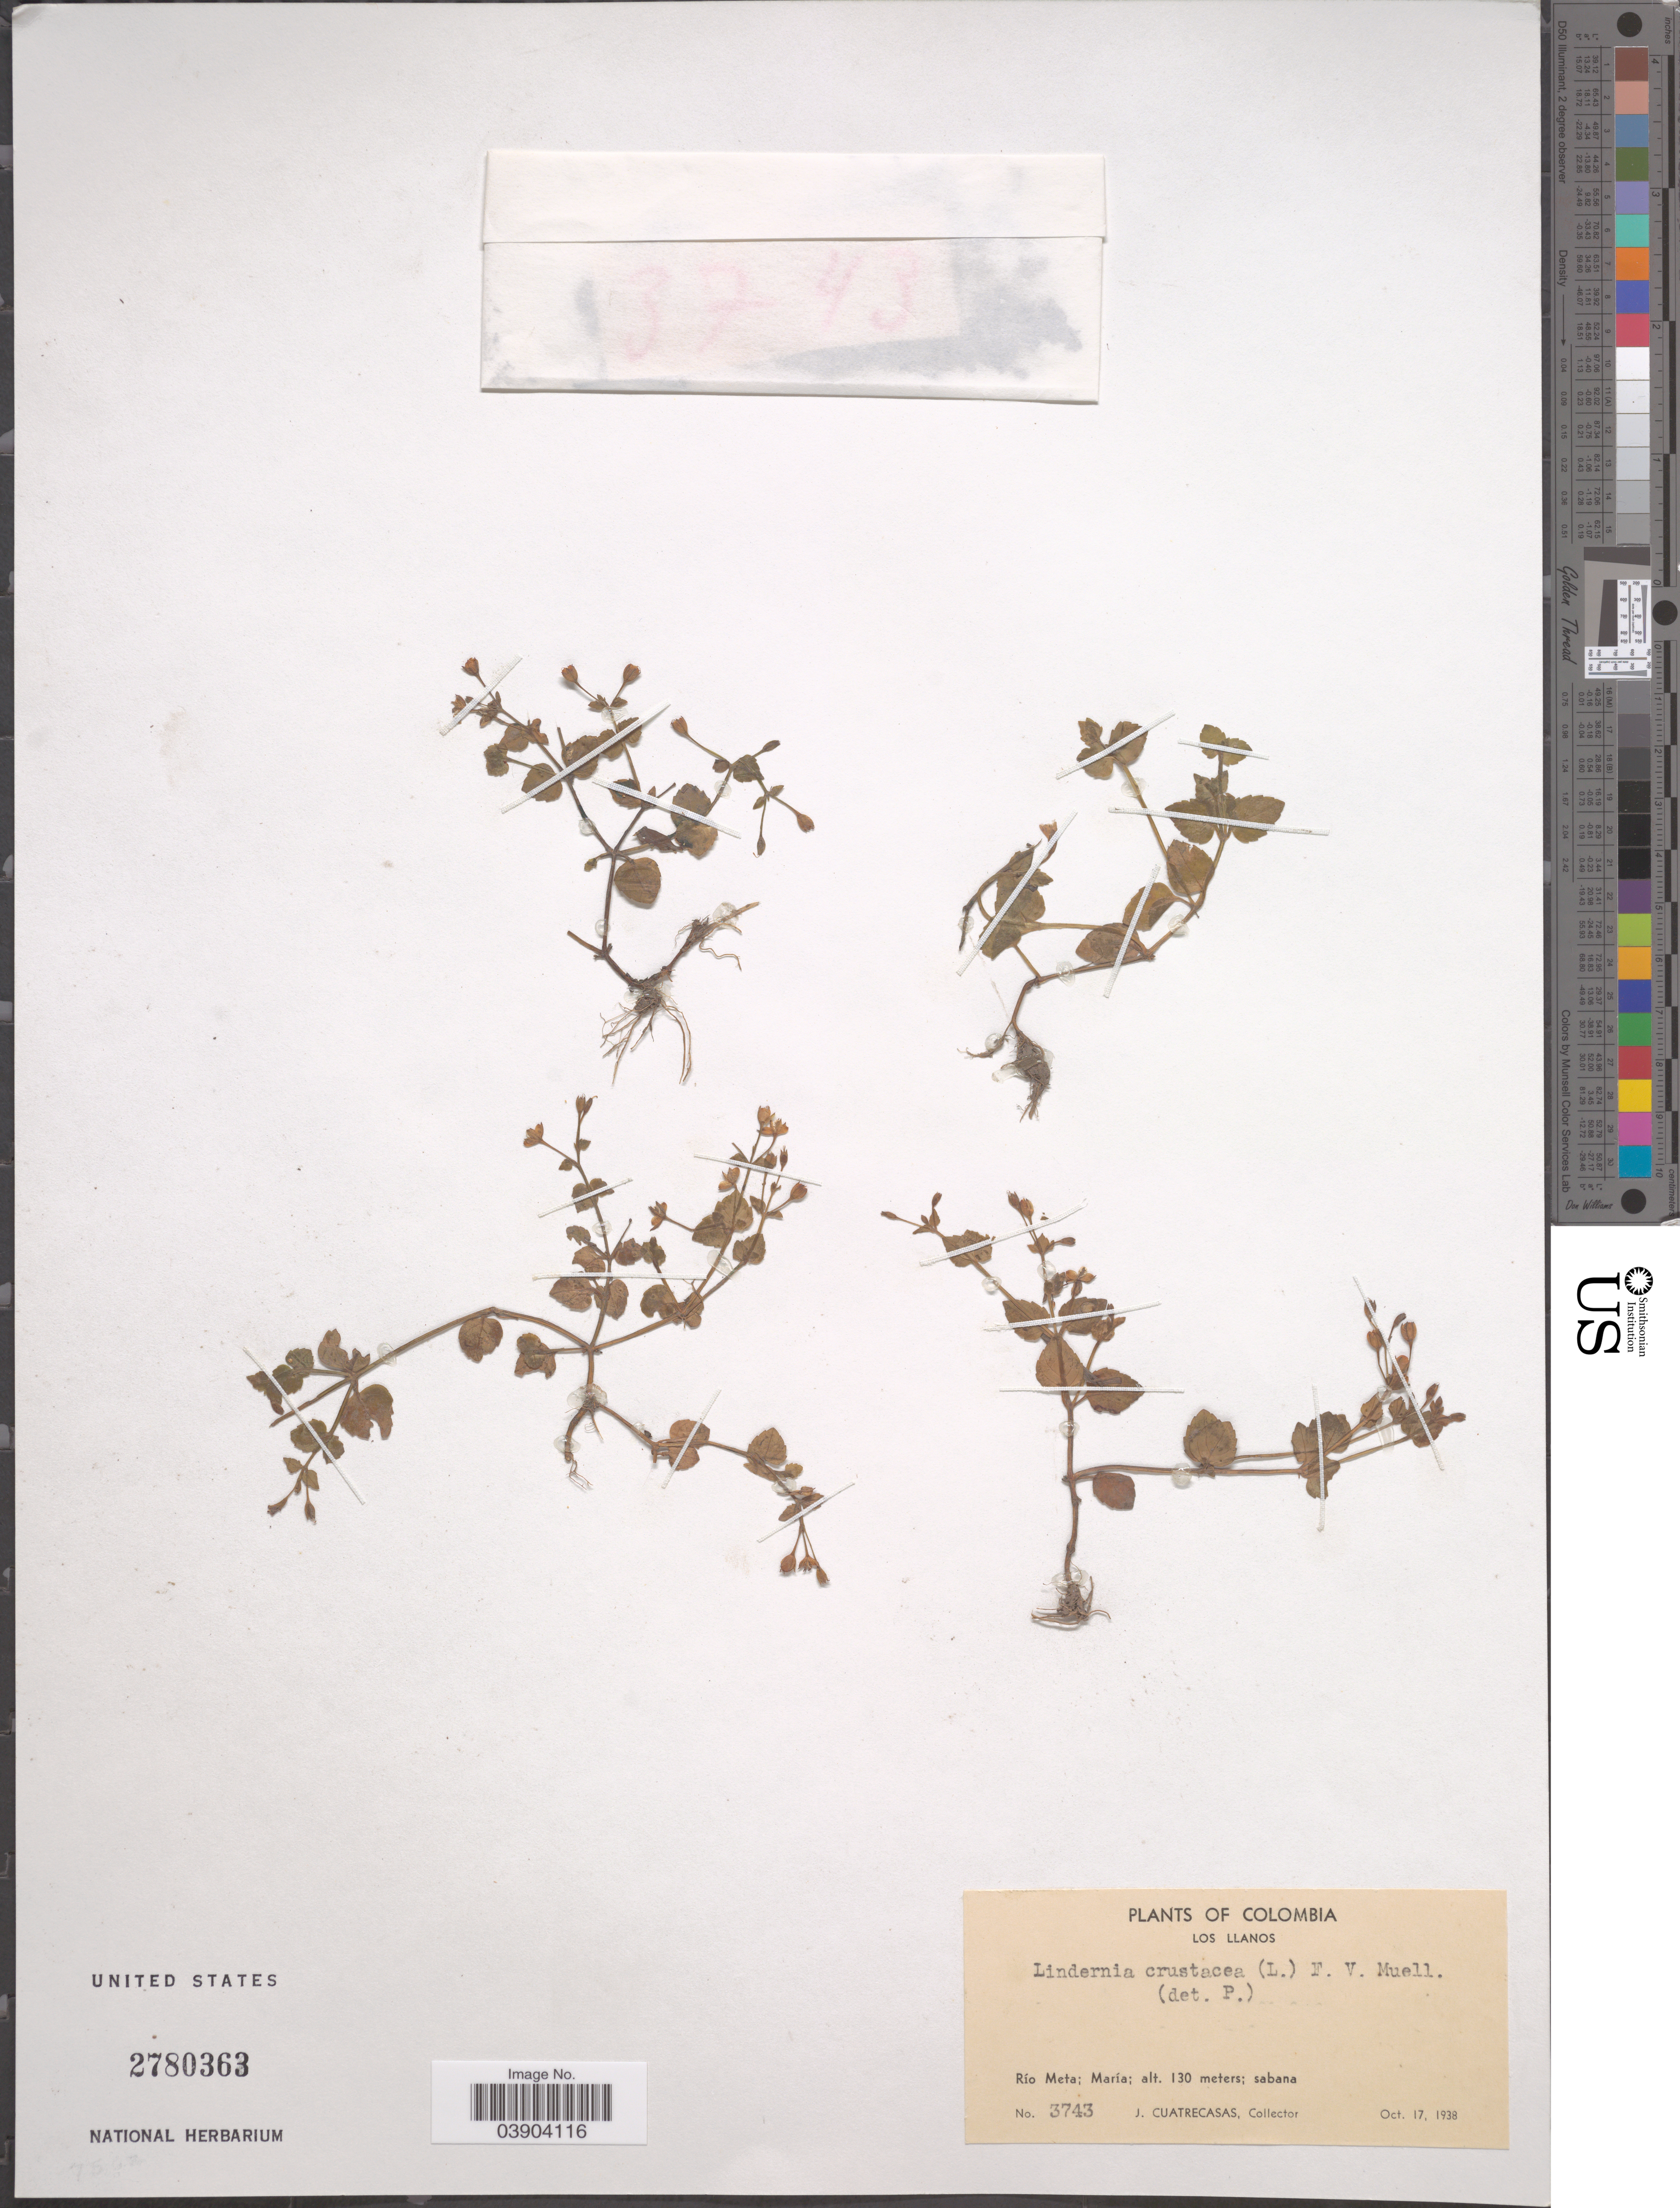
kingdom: Plantae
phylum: Tracheophyta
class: Magnoliopsida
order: Lamiales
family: Linderniaceae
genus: Lindernia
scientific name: Lindernia crustacea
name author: (L.) F. Muell.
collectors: J. Cuatrecasas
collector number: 3743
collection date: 1938-10-17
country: Colombia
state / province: Meta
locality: Los Llanos. Río Meta; María.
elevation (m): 130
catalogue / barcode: US 2780363